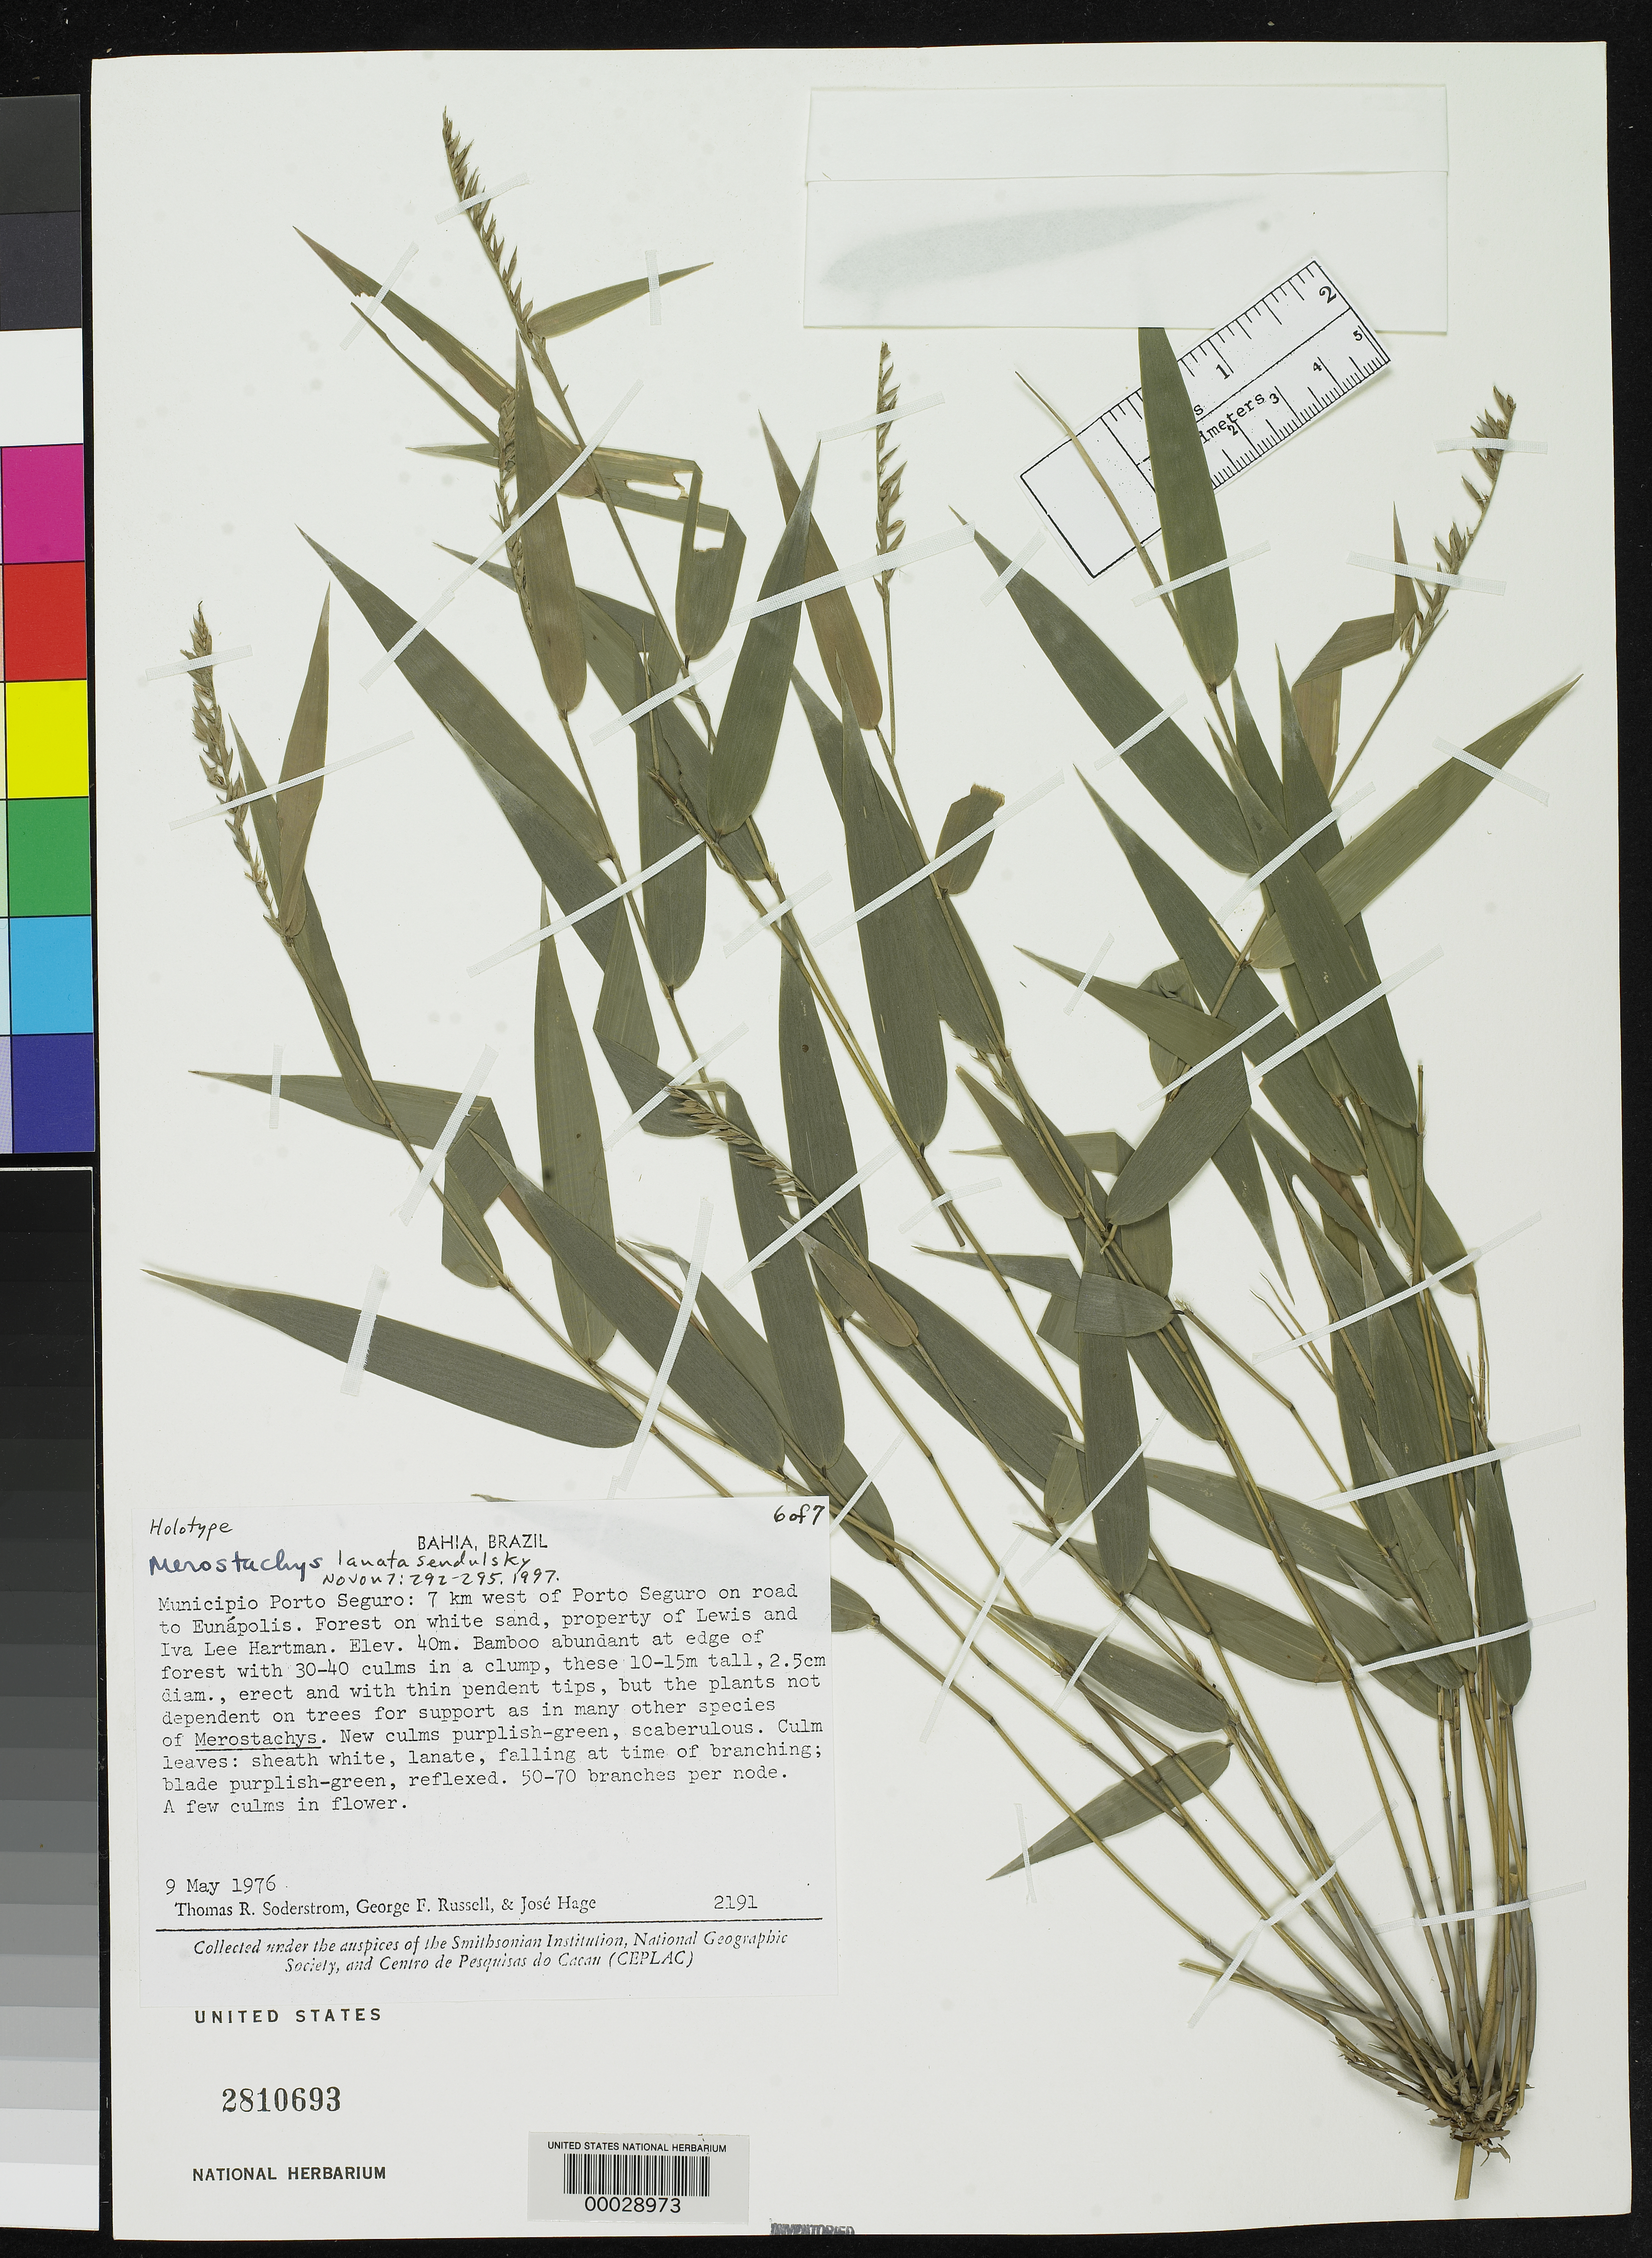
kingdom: Plantae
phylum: Tracheophyta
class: Liliopsida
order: Poales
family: Poaceae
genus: Merostachys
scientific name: Merostachys lanata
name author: Send.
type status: Holotype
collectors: T. R. Soderstrom, G. Russell & J. Hage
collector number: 2191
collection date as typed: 09 May 1976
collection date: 1976-05-09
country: Brazil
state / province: Bahia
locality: Municipio Porto Seguro: 7 km west of Porto Seguro on road to Eunápolis, property of Lewis and Iva Lee Hartman.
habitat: Forest on white sand.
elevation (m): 40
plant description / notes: Holotype mounted on 7 sheets.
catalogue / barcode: US 2810693